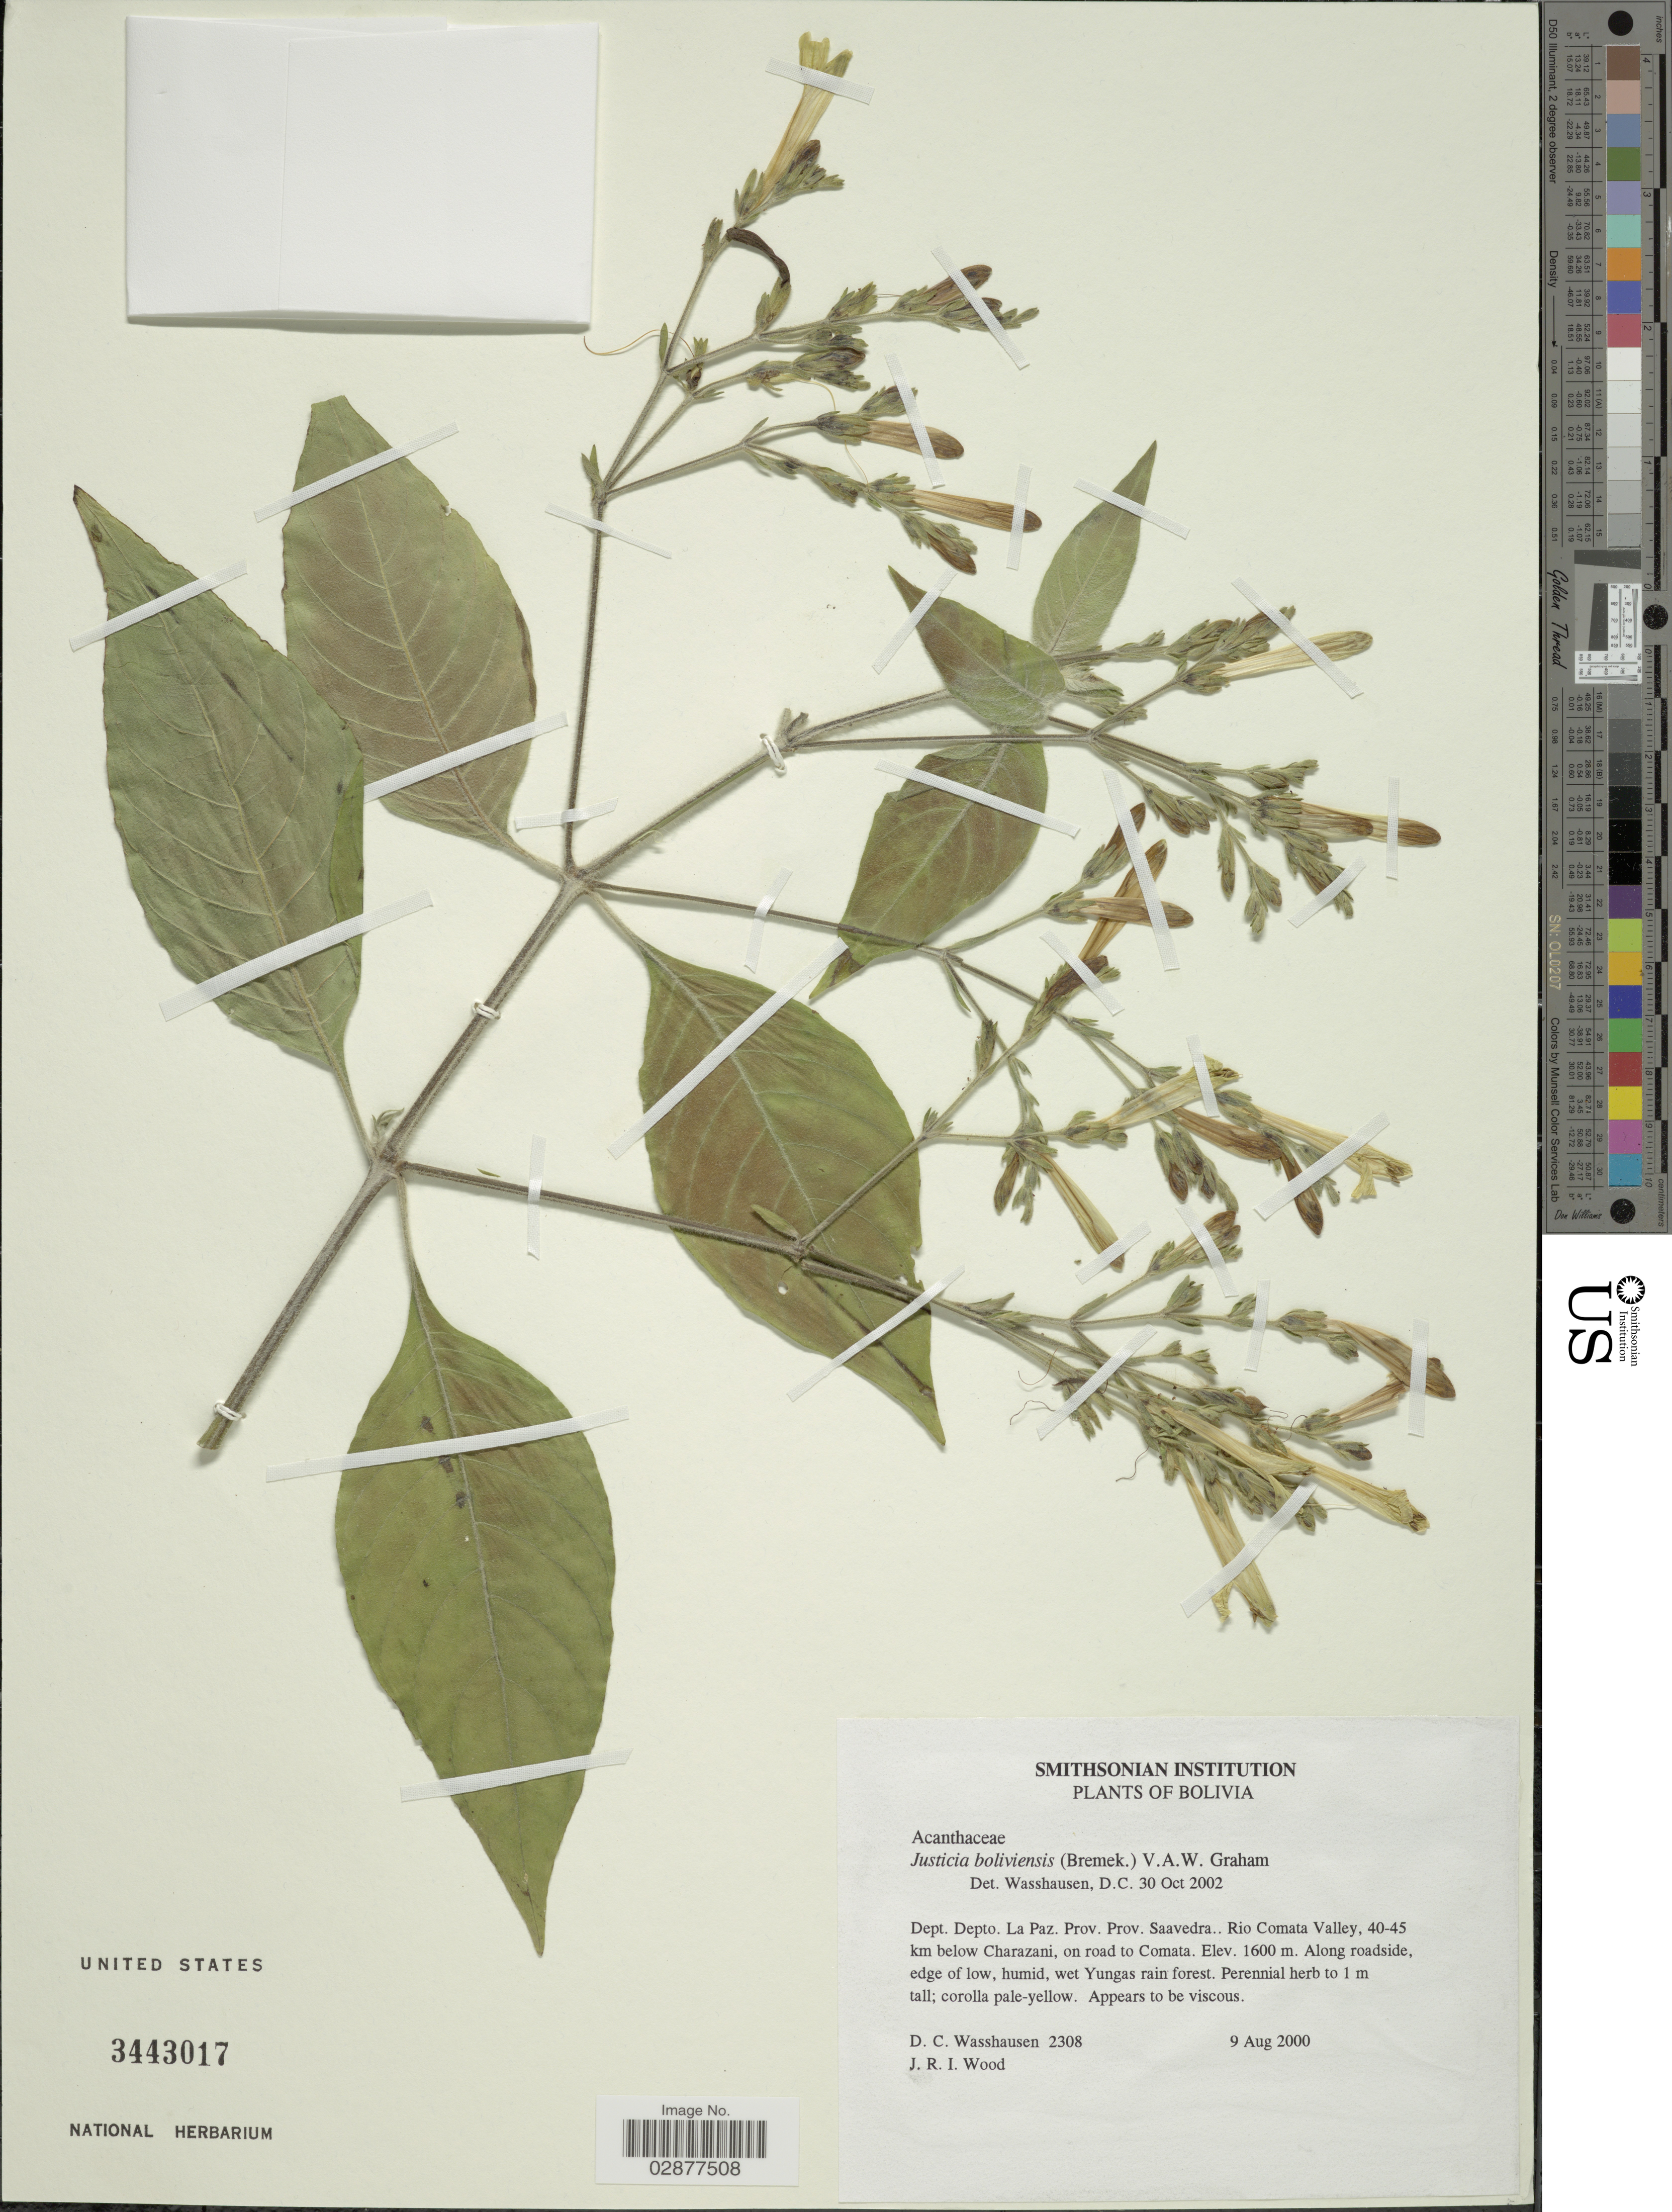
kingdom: Plantae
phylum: Tracheophyta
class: Magnoliopsida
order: Lamiales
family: Acanthaceae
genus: Justicia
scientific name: Justicia boliviensis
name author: (Bremek.) V.A.W. Graham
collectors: D. C. Wasshausen & J. R. I. Wood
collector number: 2308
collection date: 2000-08-09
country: Bolivia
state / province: La Paz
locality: Dept. Depto. La Paz. Prov. Saavedra. Rio Comata Valley, 40-45 km below Charazani, on road to Comata.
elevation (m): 1600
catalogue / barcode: US 3443017